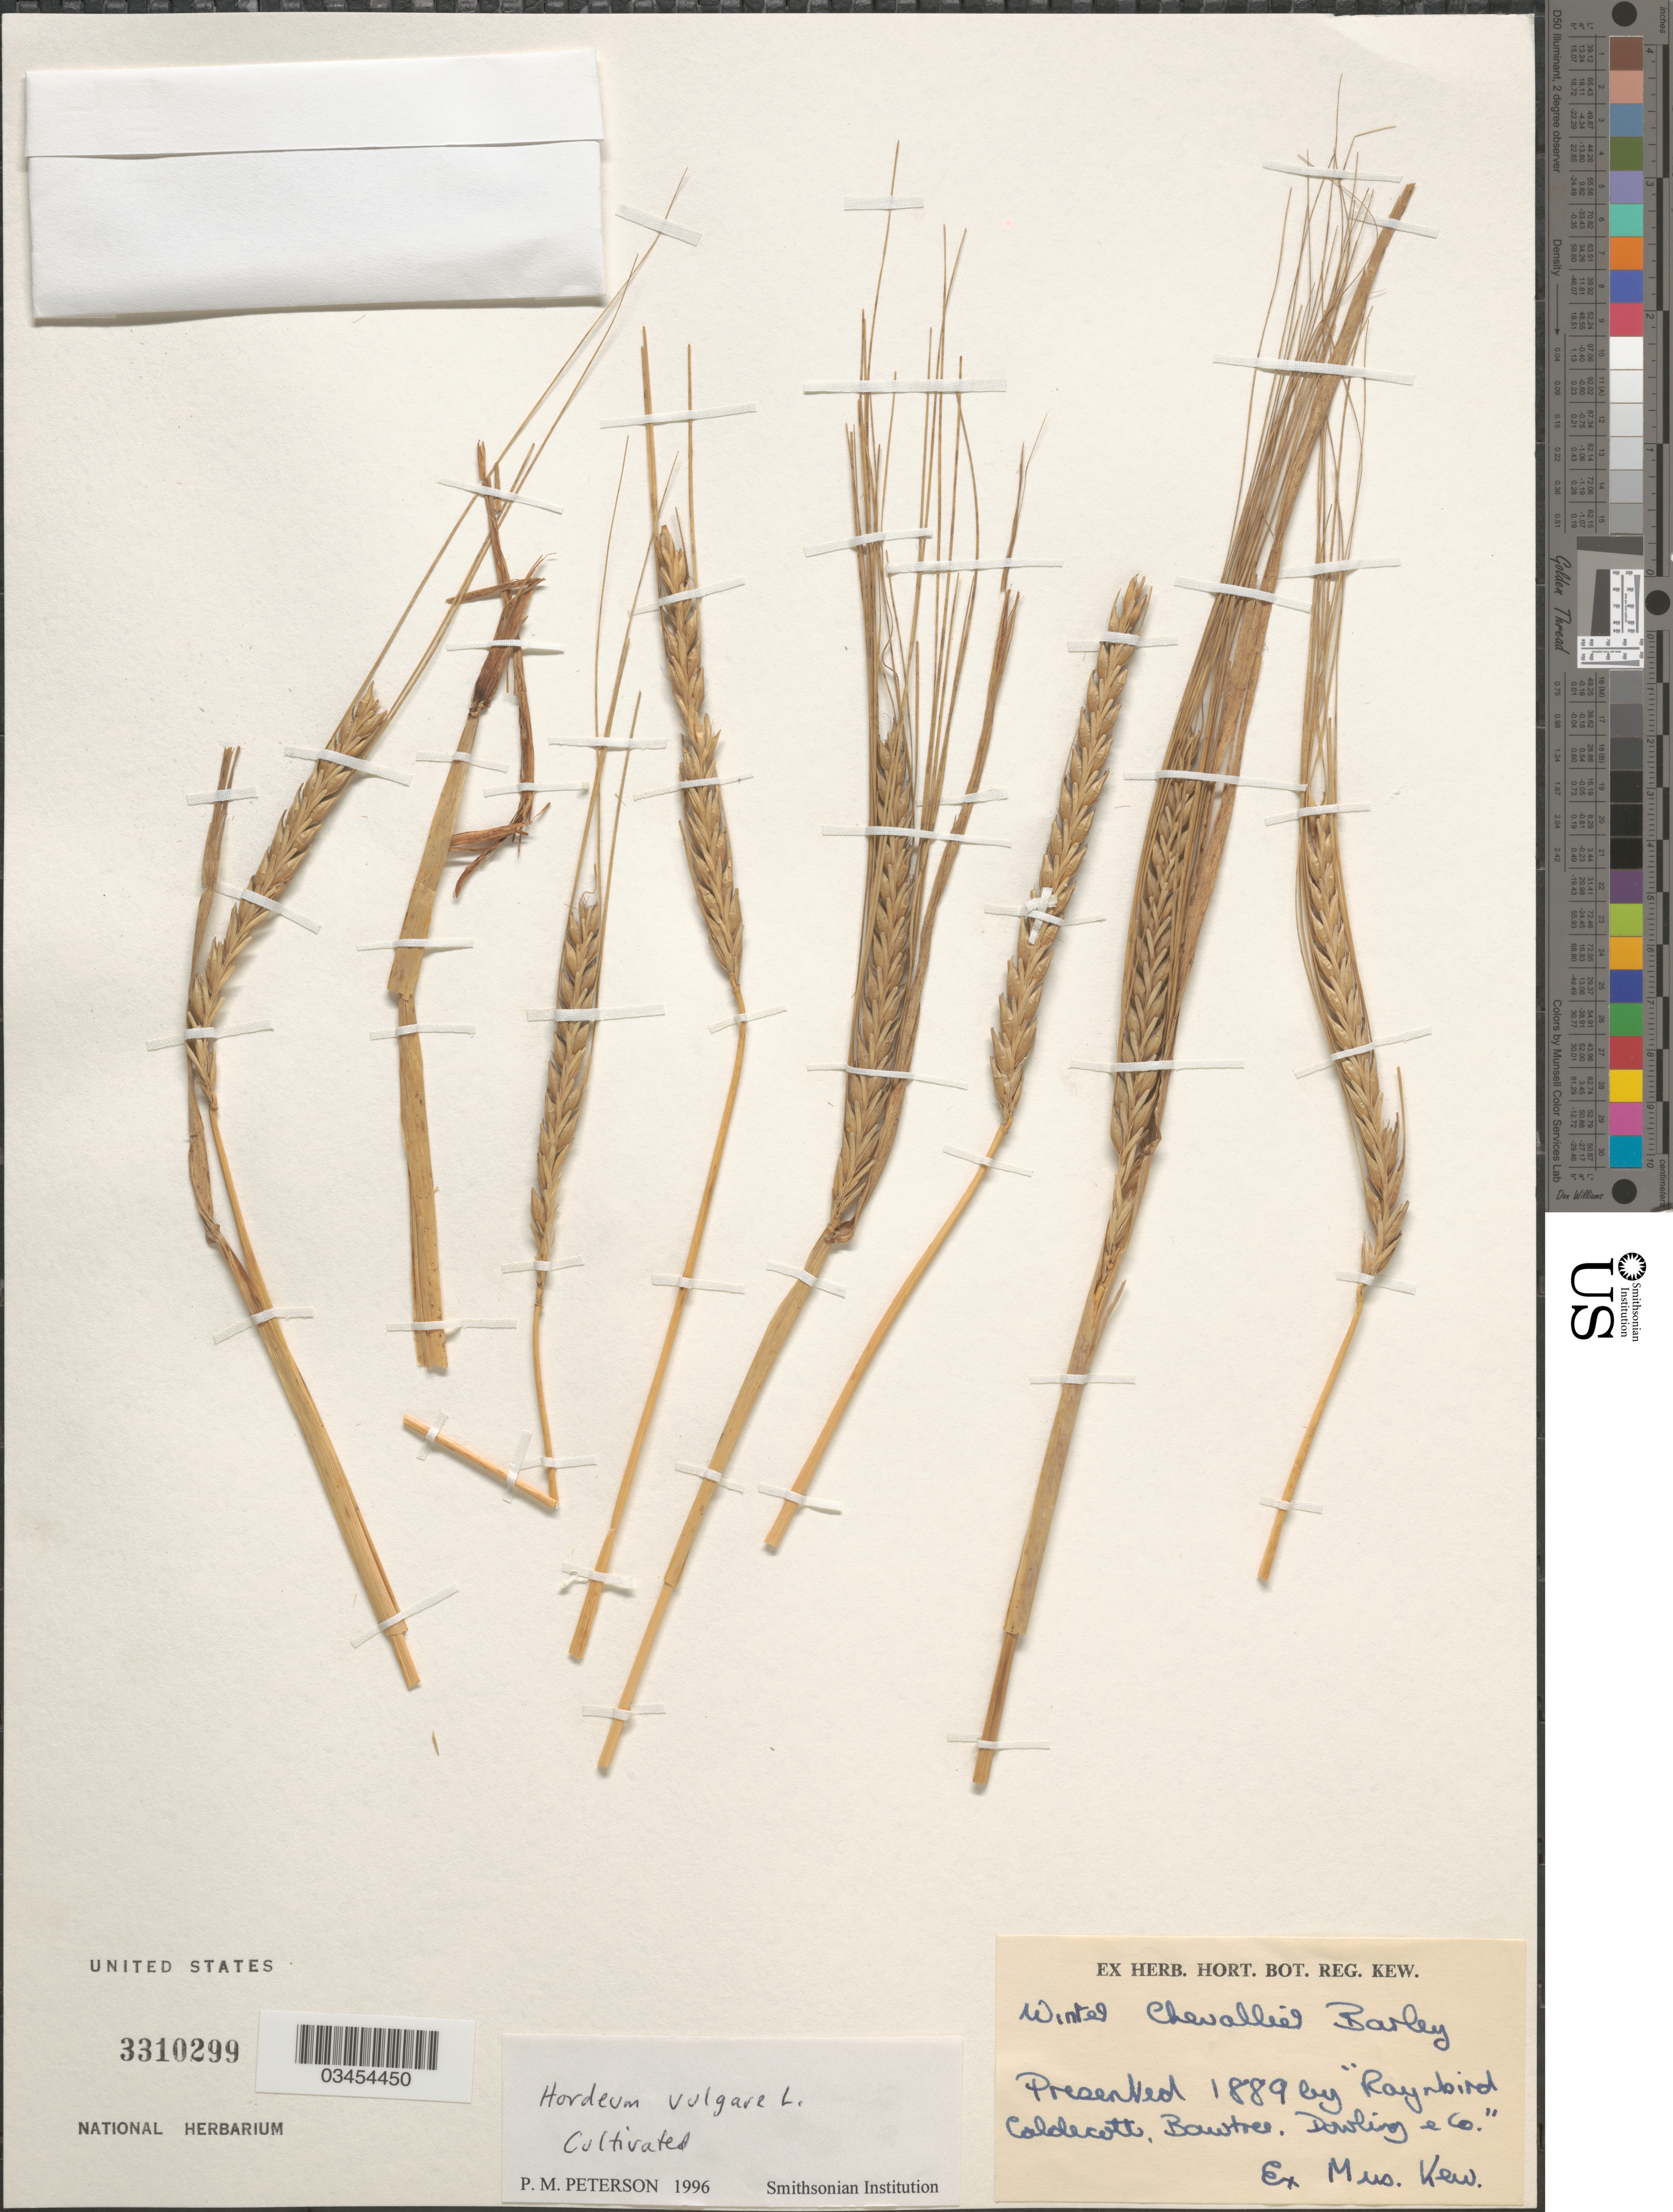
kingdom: Plantae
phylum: Tracheophyta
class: Liliopsida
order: Poales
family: Poaceae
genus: Hordeum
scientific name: Hordeum vulgare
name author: L.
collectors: ex herb. Hort. Reg. Kew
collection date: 1889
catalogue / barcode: US 3310299